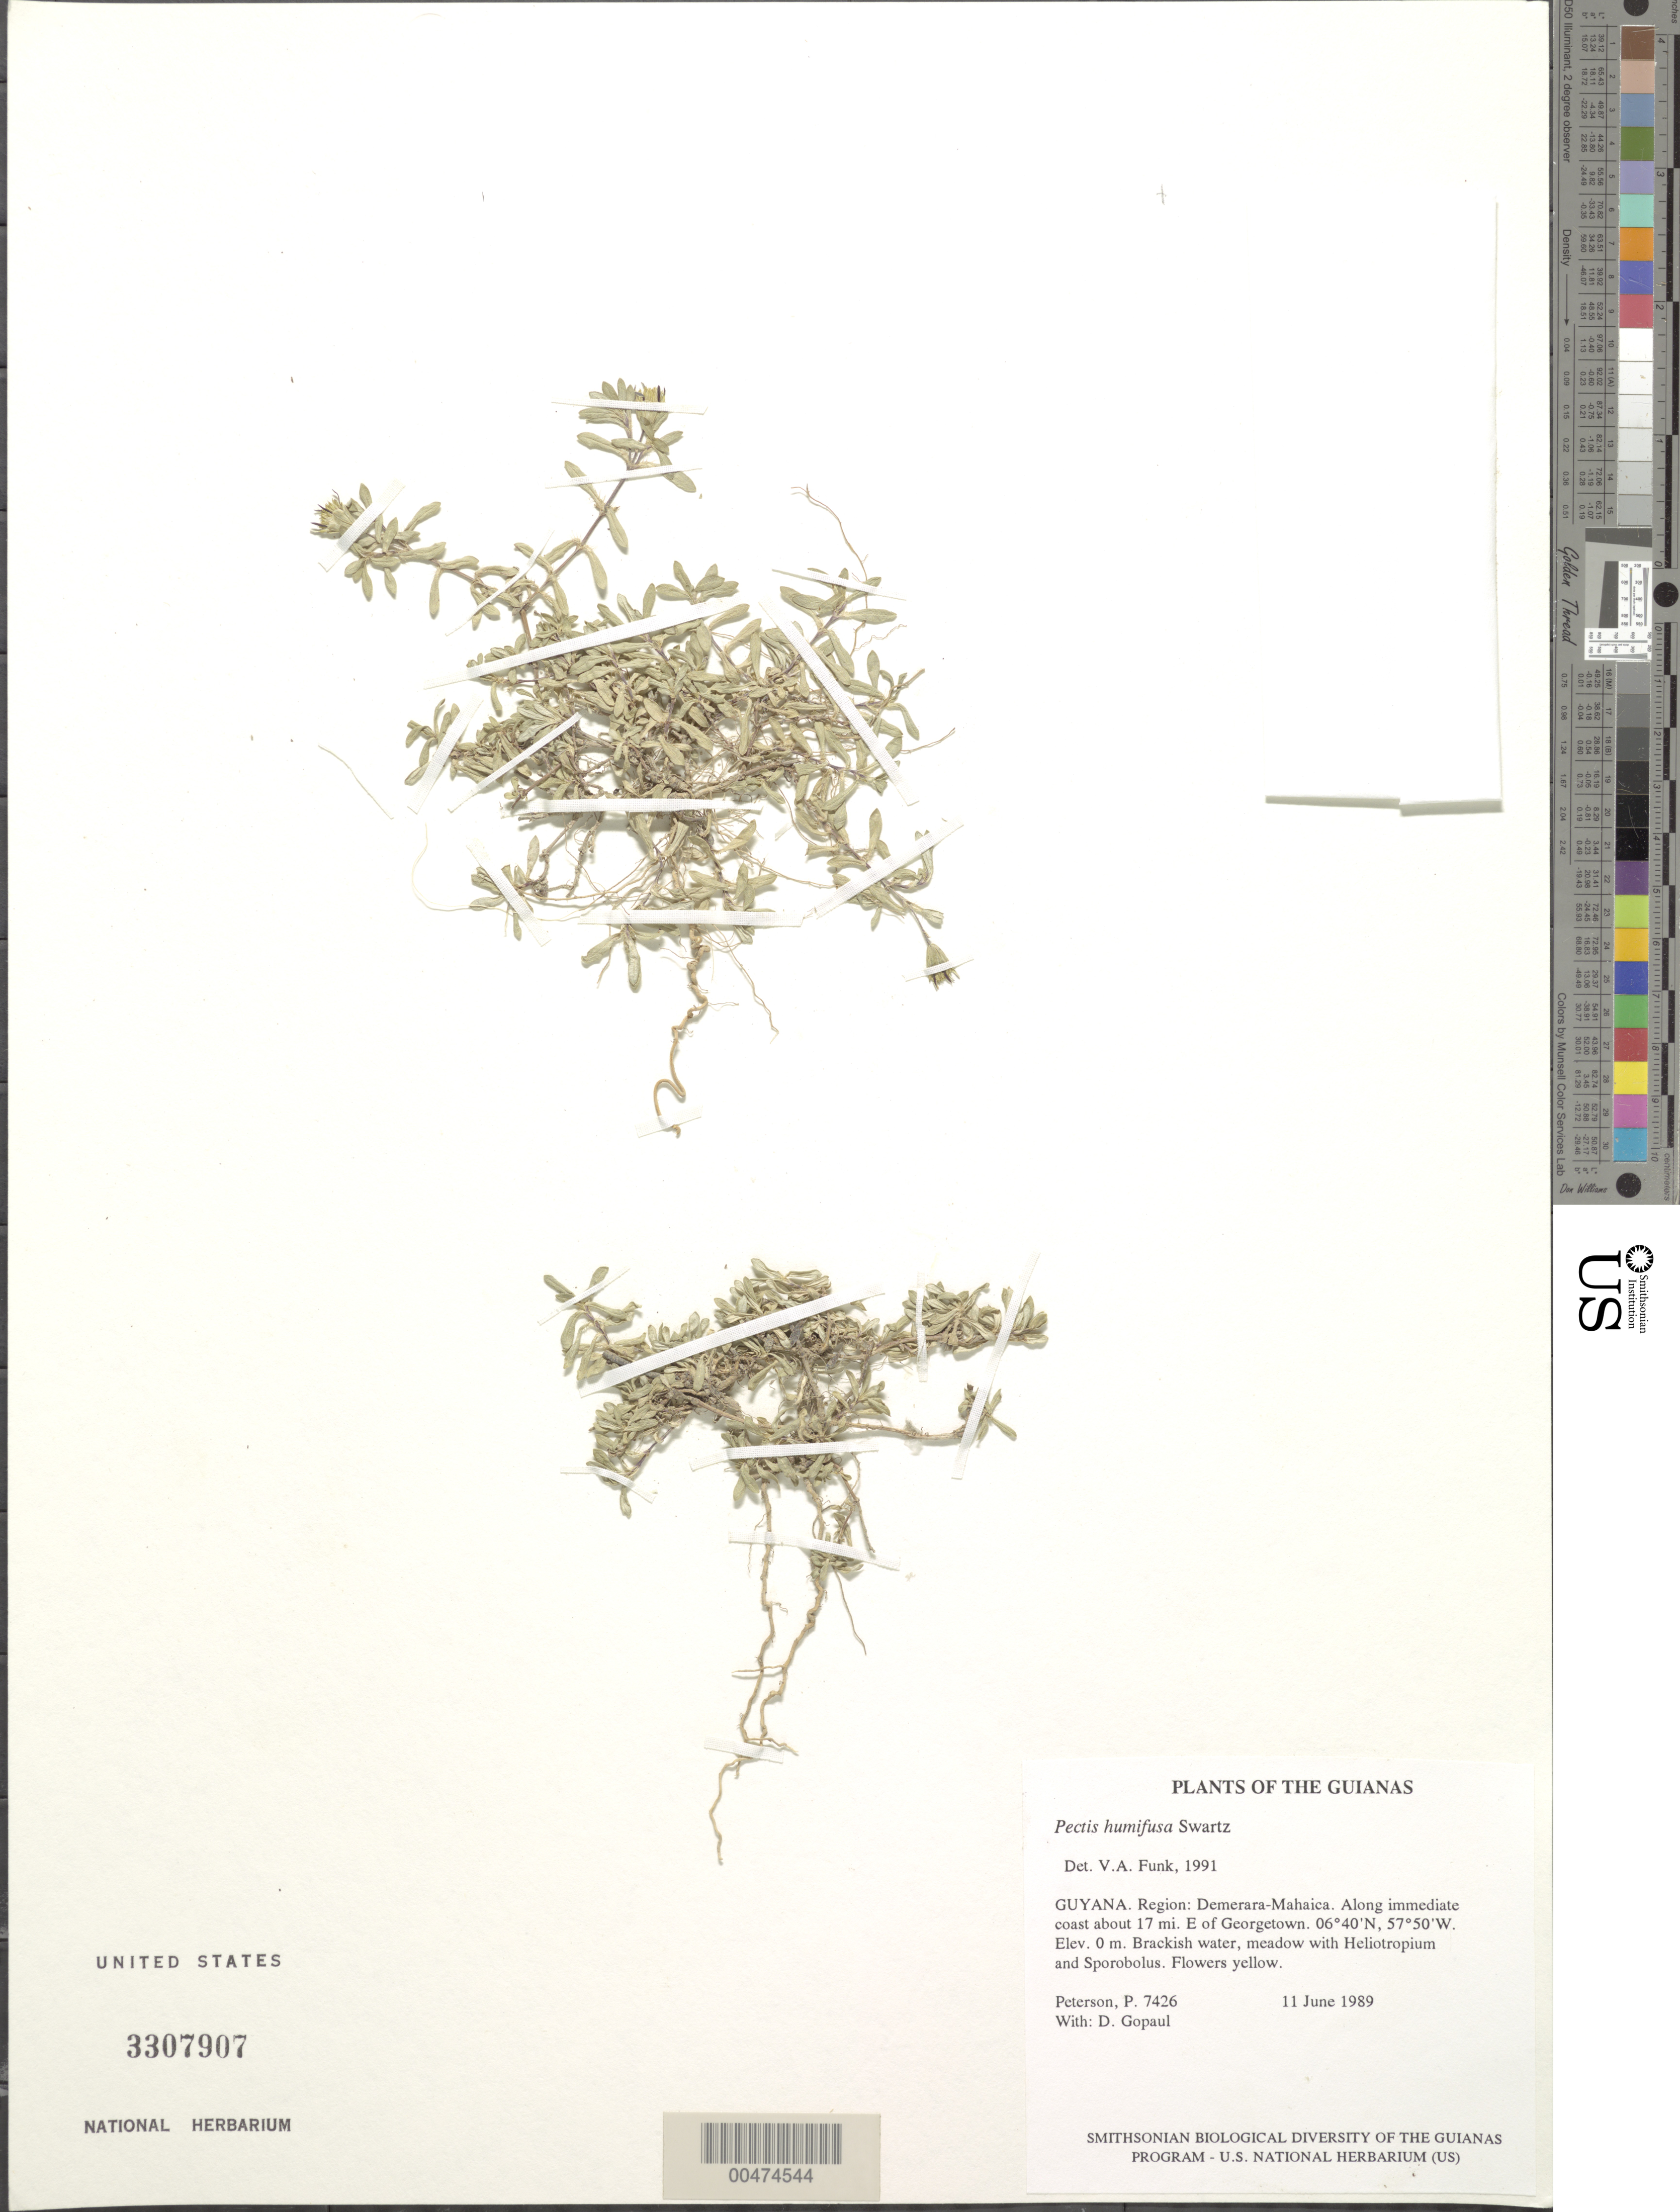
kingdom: Plantae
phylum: Tracheophyta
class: Magnoliopsida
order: Asterales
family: Asteraceae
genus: Pectis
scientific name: Pectis humifusa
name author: Sw.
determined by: Funk, Vicki A., (BOT), Smithsonian Institution - National Museum of Natural History (UNITED STATES)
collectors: P. M. Peterson & D. Gopaul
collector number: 7426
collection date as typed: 11 June 1989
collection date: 1989-06-11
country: Guyana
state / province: Demerara-Mahaica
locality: Along immediate coast about 17 mi. E of Georgetown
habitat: Brackish water, meadow with Heliotropium and Sporobolus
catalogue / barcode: US 3307907